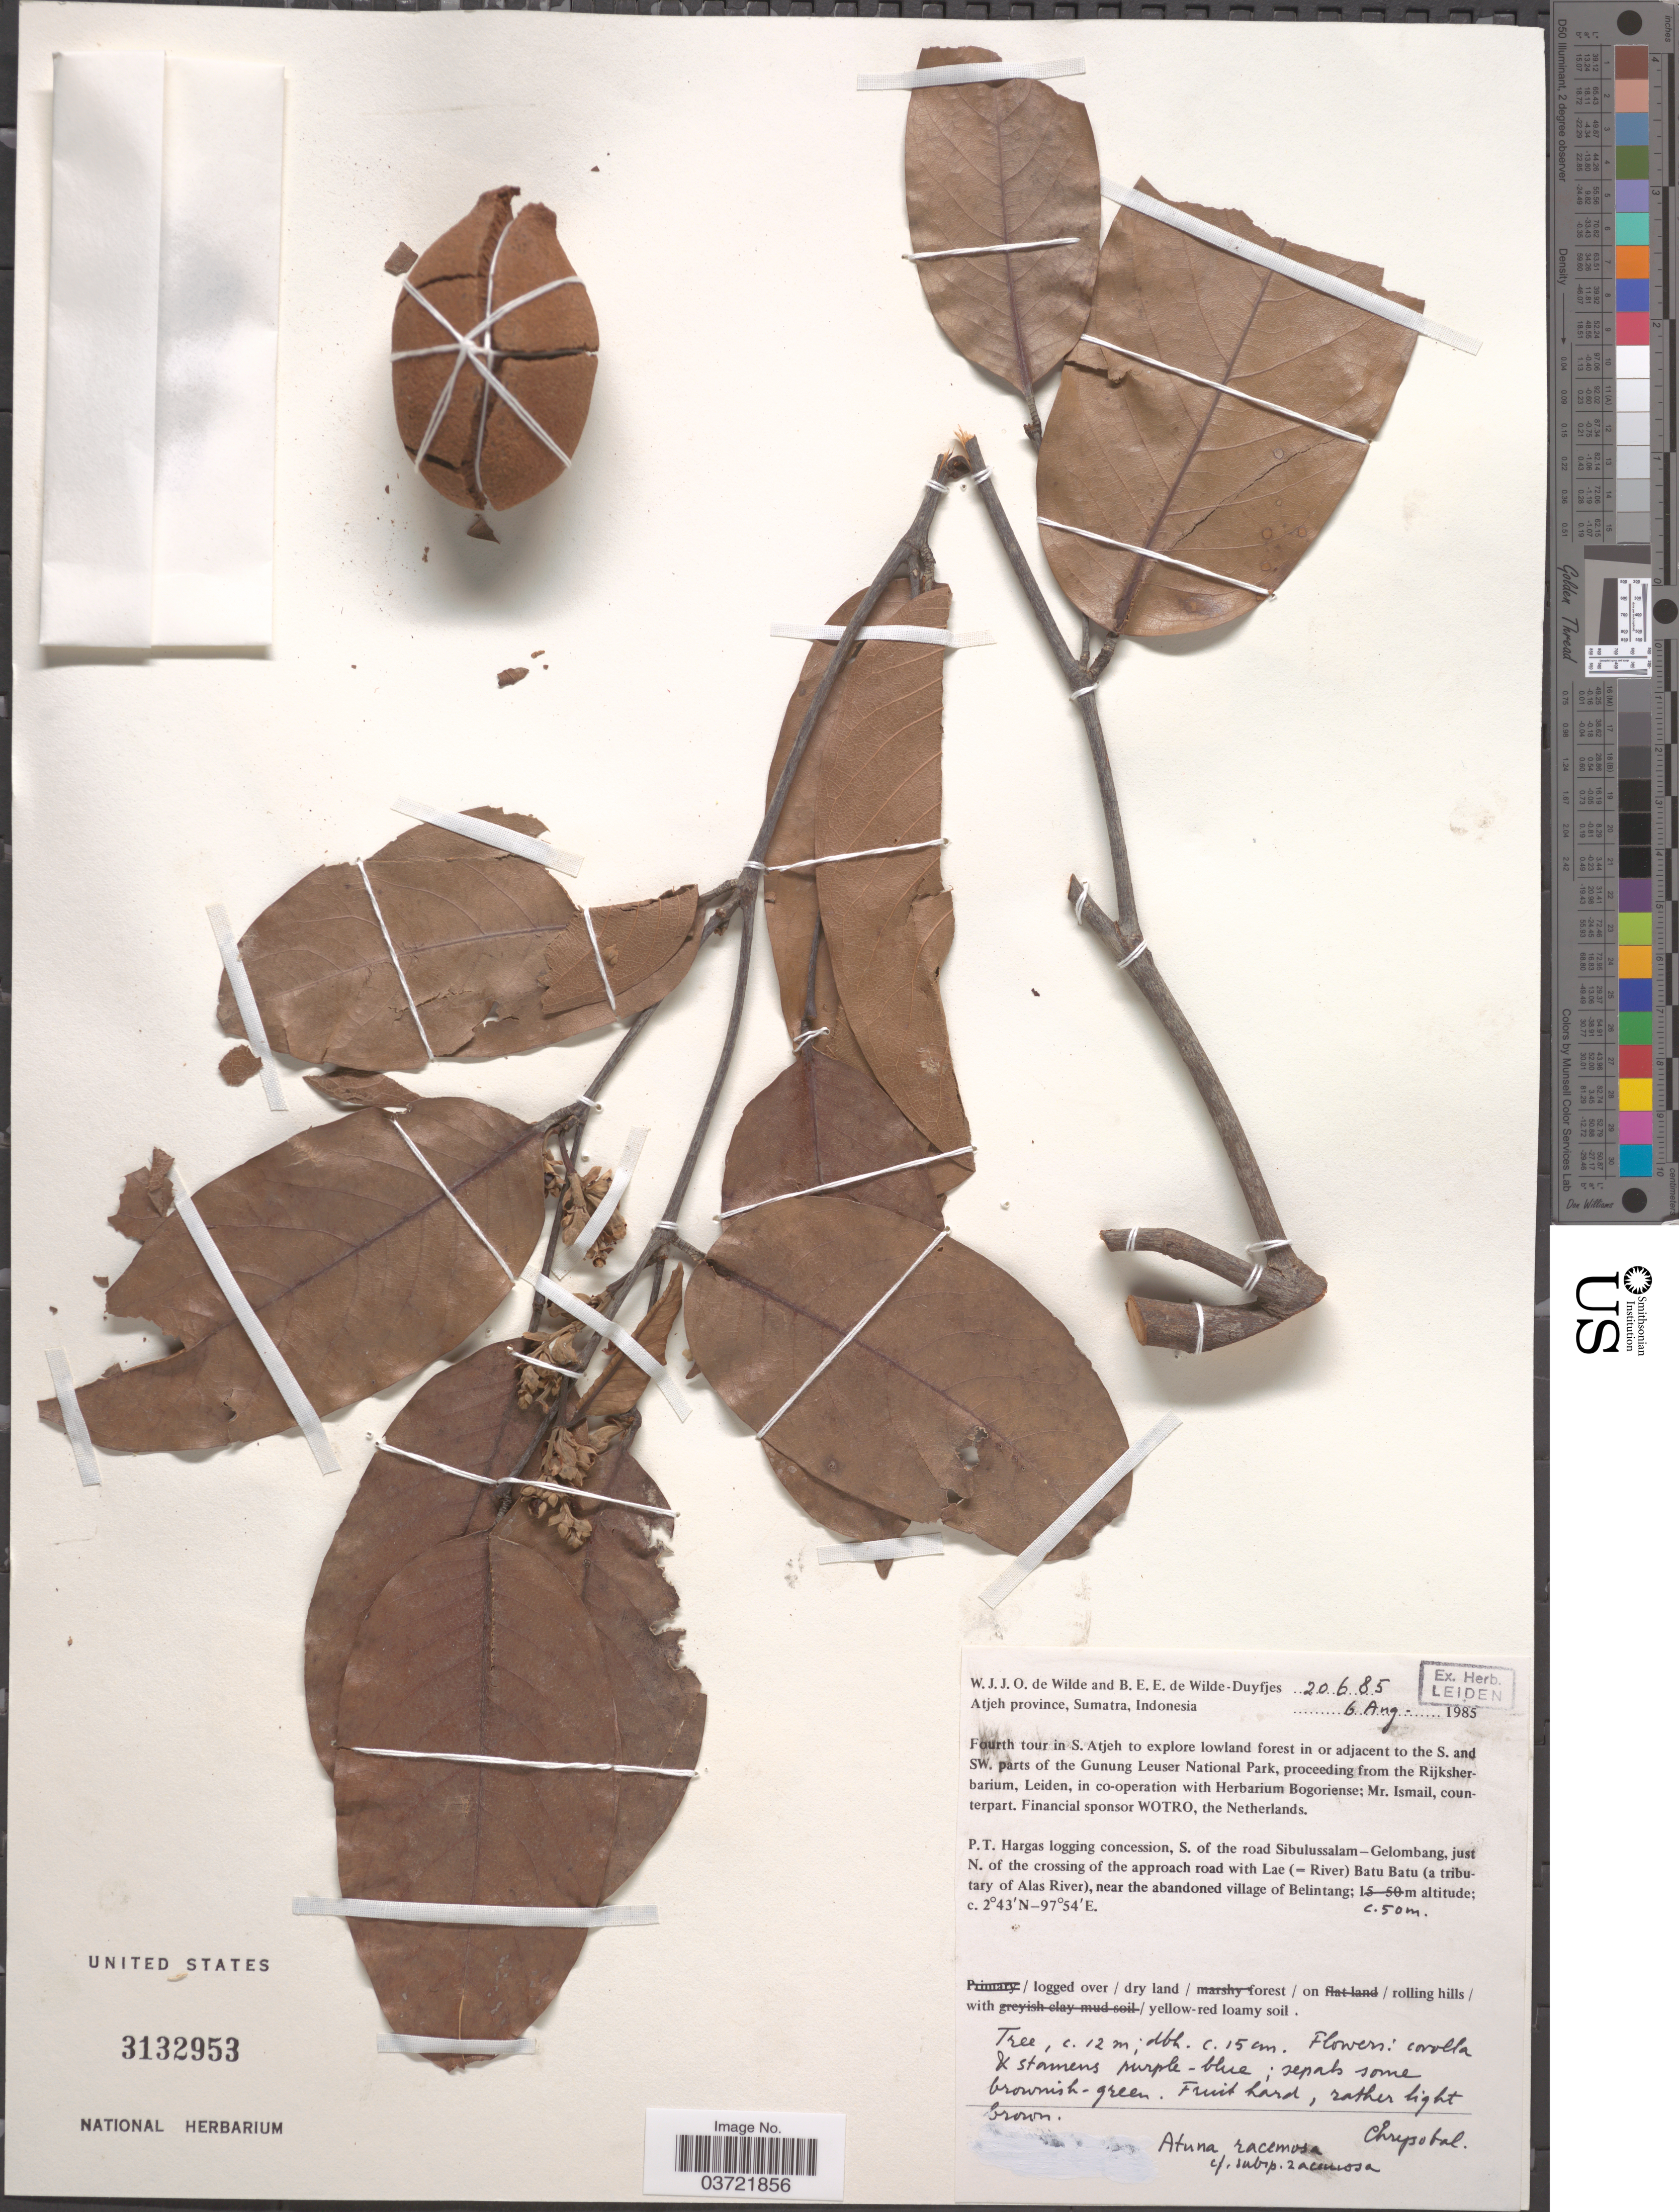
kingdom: Plantae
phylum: Tracheophyta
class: Magnoliopsida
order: Malpighiales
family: Chrysobalanaceae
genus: Atuna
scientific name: Atuna racemosa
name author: Raf.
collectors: W. J. de Wilde & B. E. de Wilde-Duyfjes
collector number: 20685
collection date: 1985-08-06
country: Indonesia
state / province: Sumatra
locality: Atjeh province. S. Atjeh. P. T. Hargas logging concession, S. of the road Sibulussalam-Gelombang, just N. of the crossing of the approach road with Lae (=River) Batu Batu (a tributary of Alas River), near the abandoned village of Belintang.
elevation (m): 50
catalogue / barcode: US 3132953